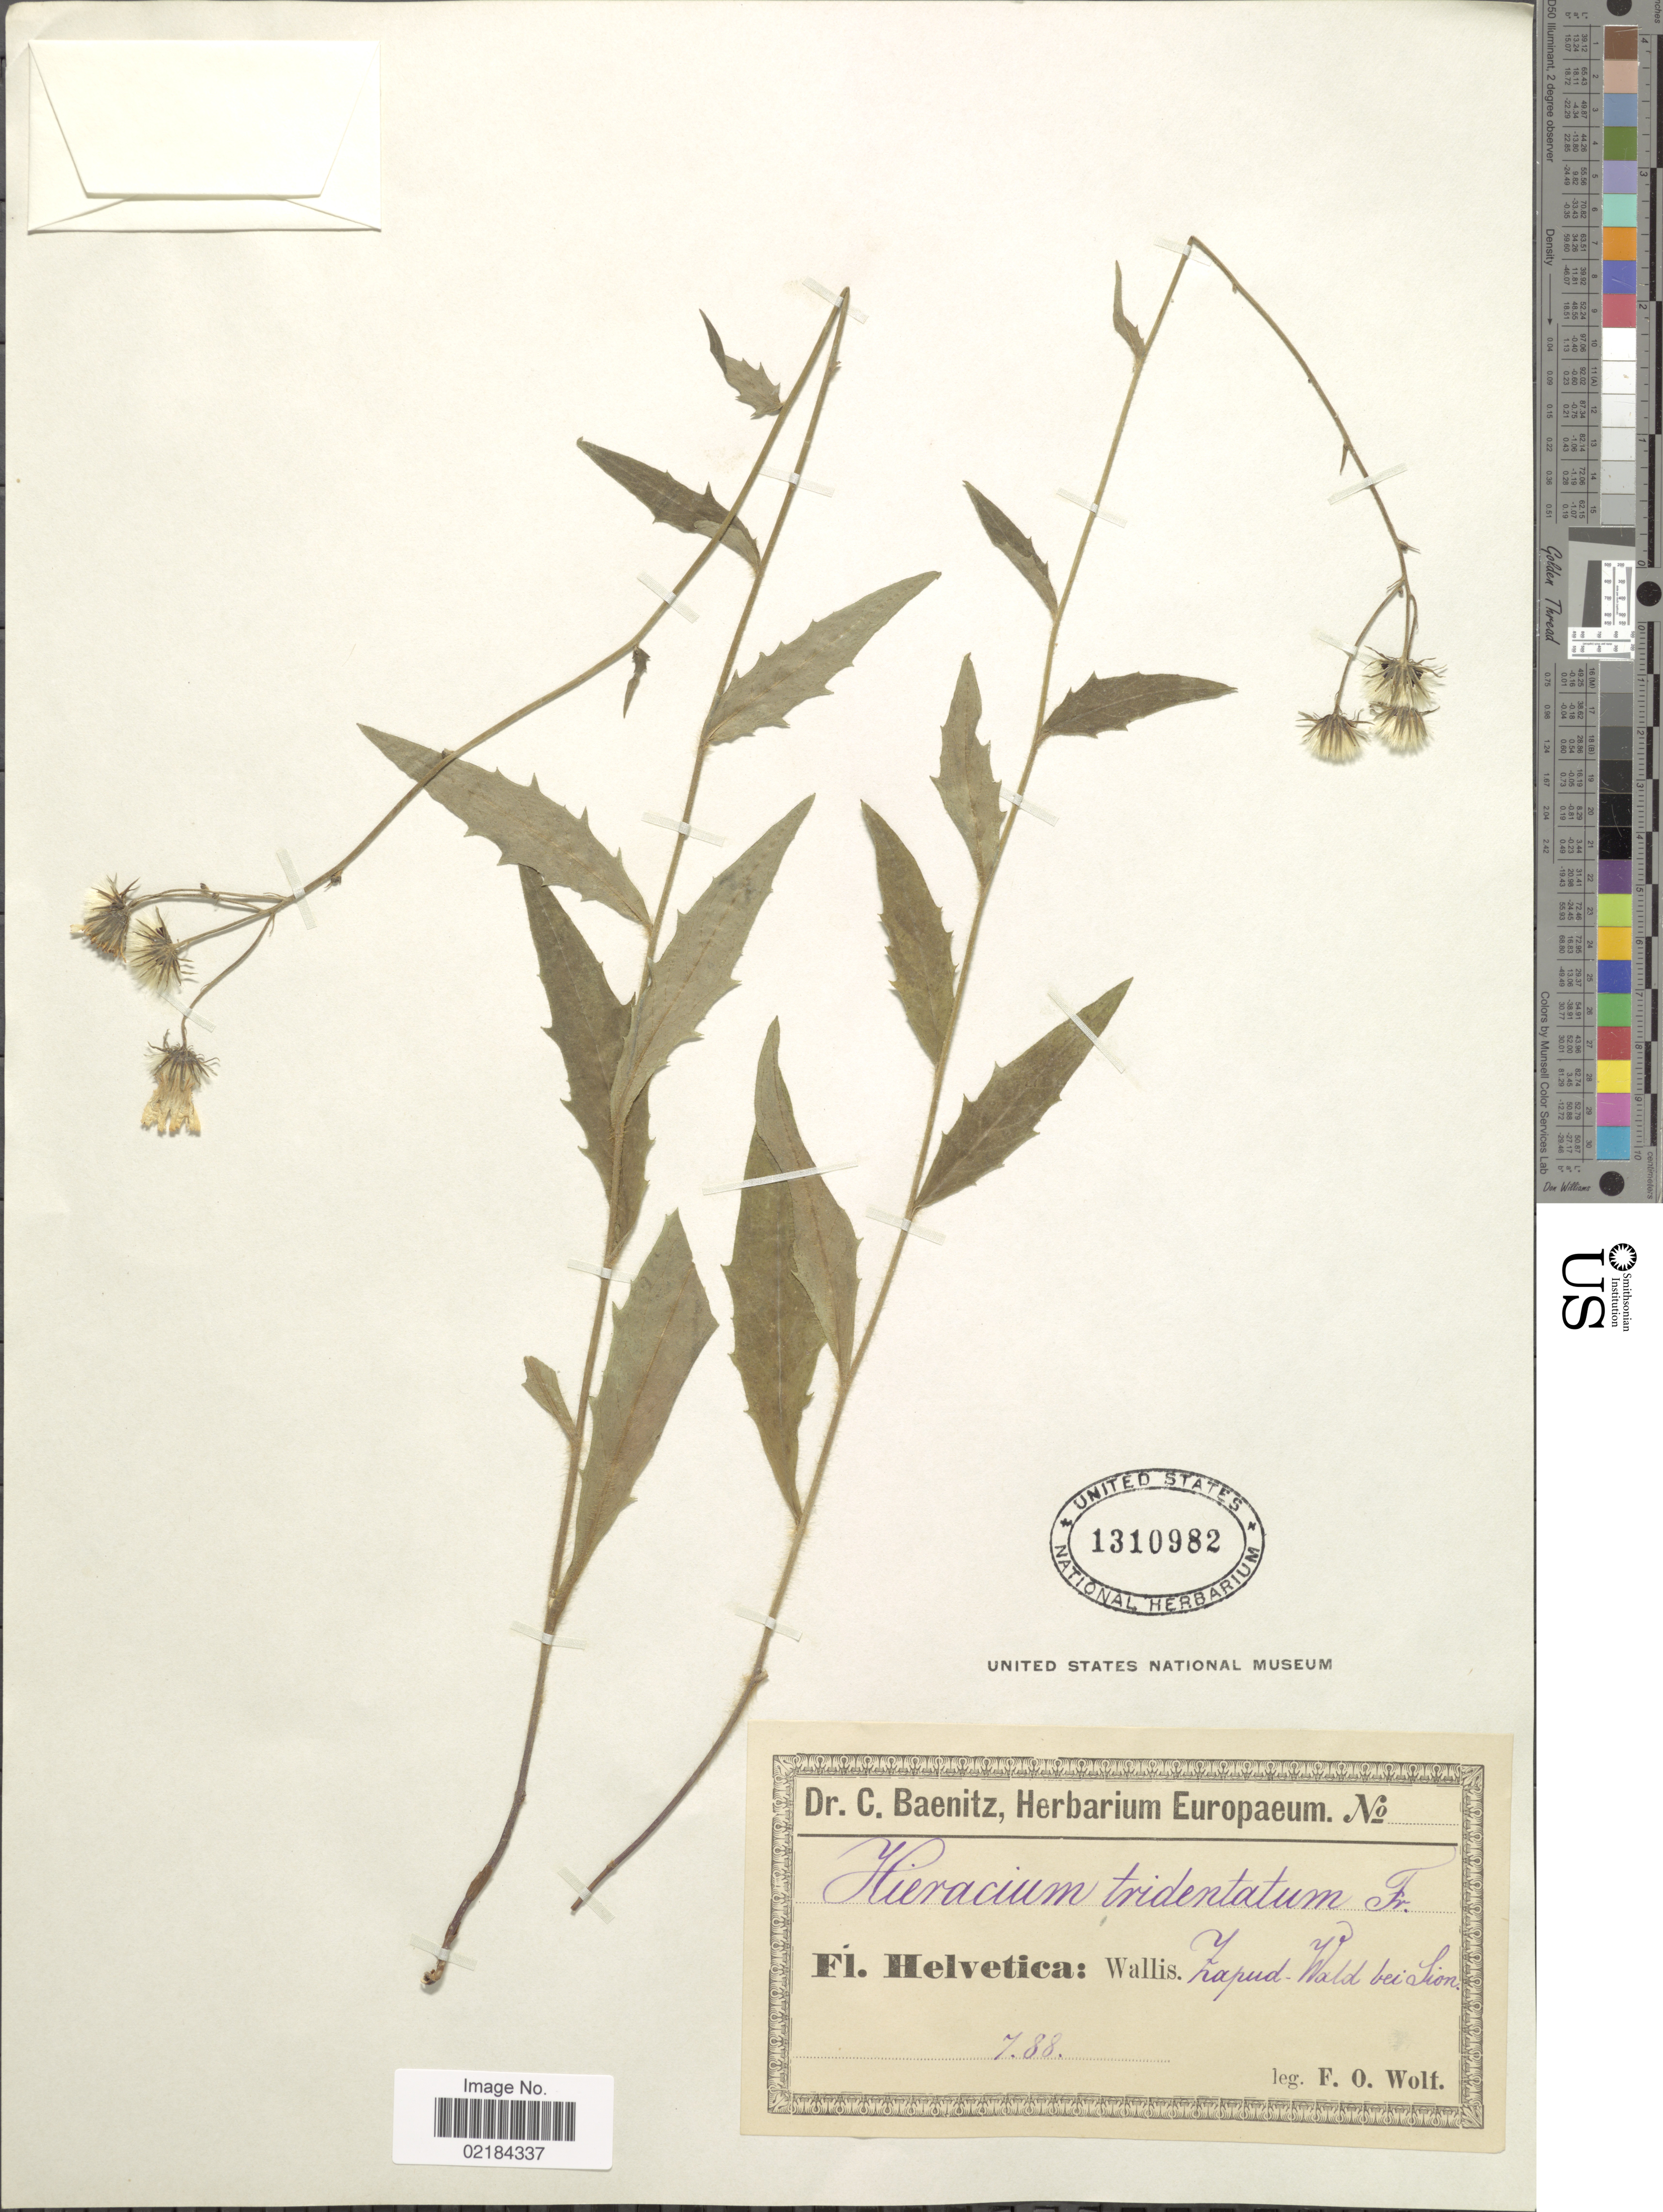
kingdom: Plantae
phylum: Tracheophyta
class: Magnoliopsida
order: Asterales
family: Asteraceae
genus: Hieracium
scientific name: Hieracium laevigatum subsp. tridentatum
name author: (Fr.) Čelak.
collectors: F. Wolf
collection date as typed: Transcribed d/m/y: /7/88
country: Switzerland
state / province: Valais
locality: Helvetica; Wallis. Wald bei Sion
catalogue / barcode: US 1310982